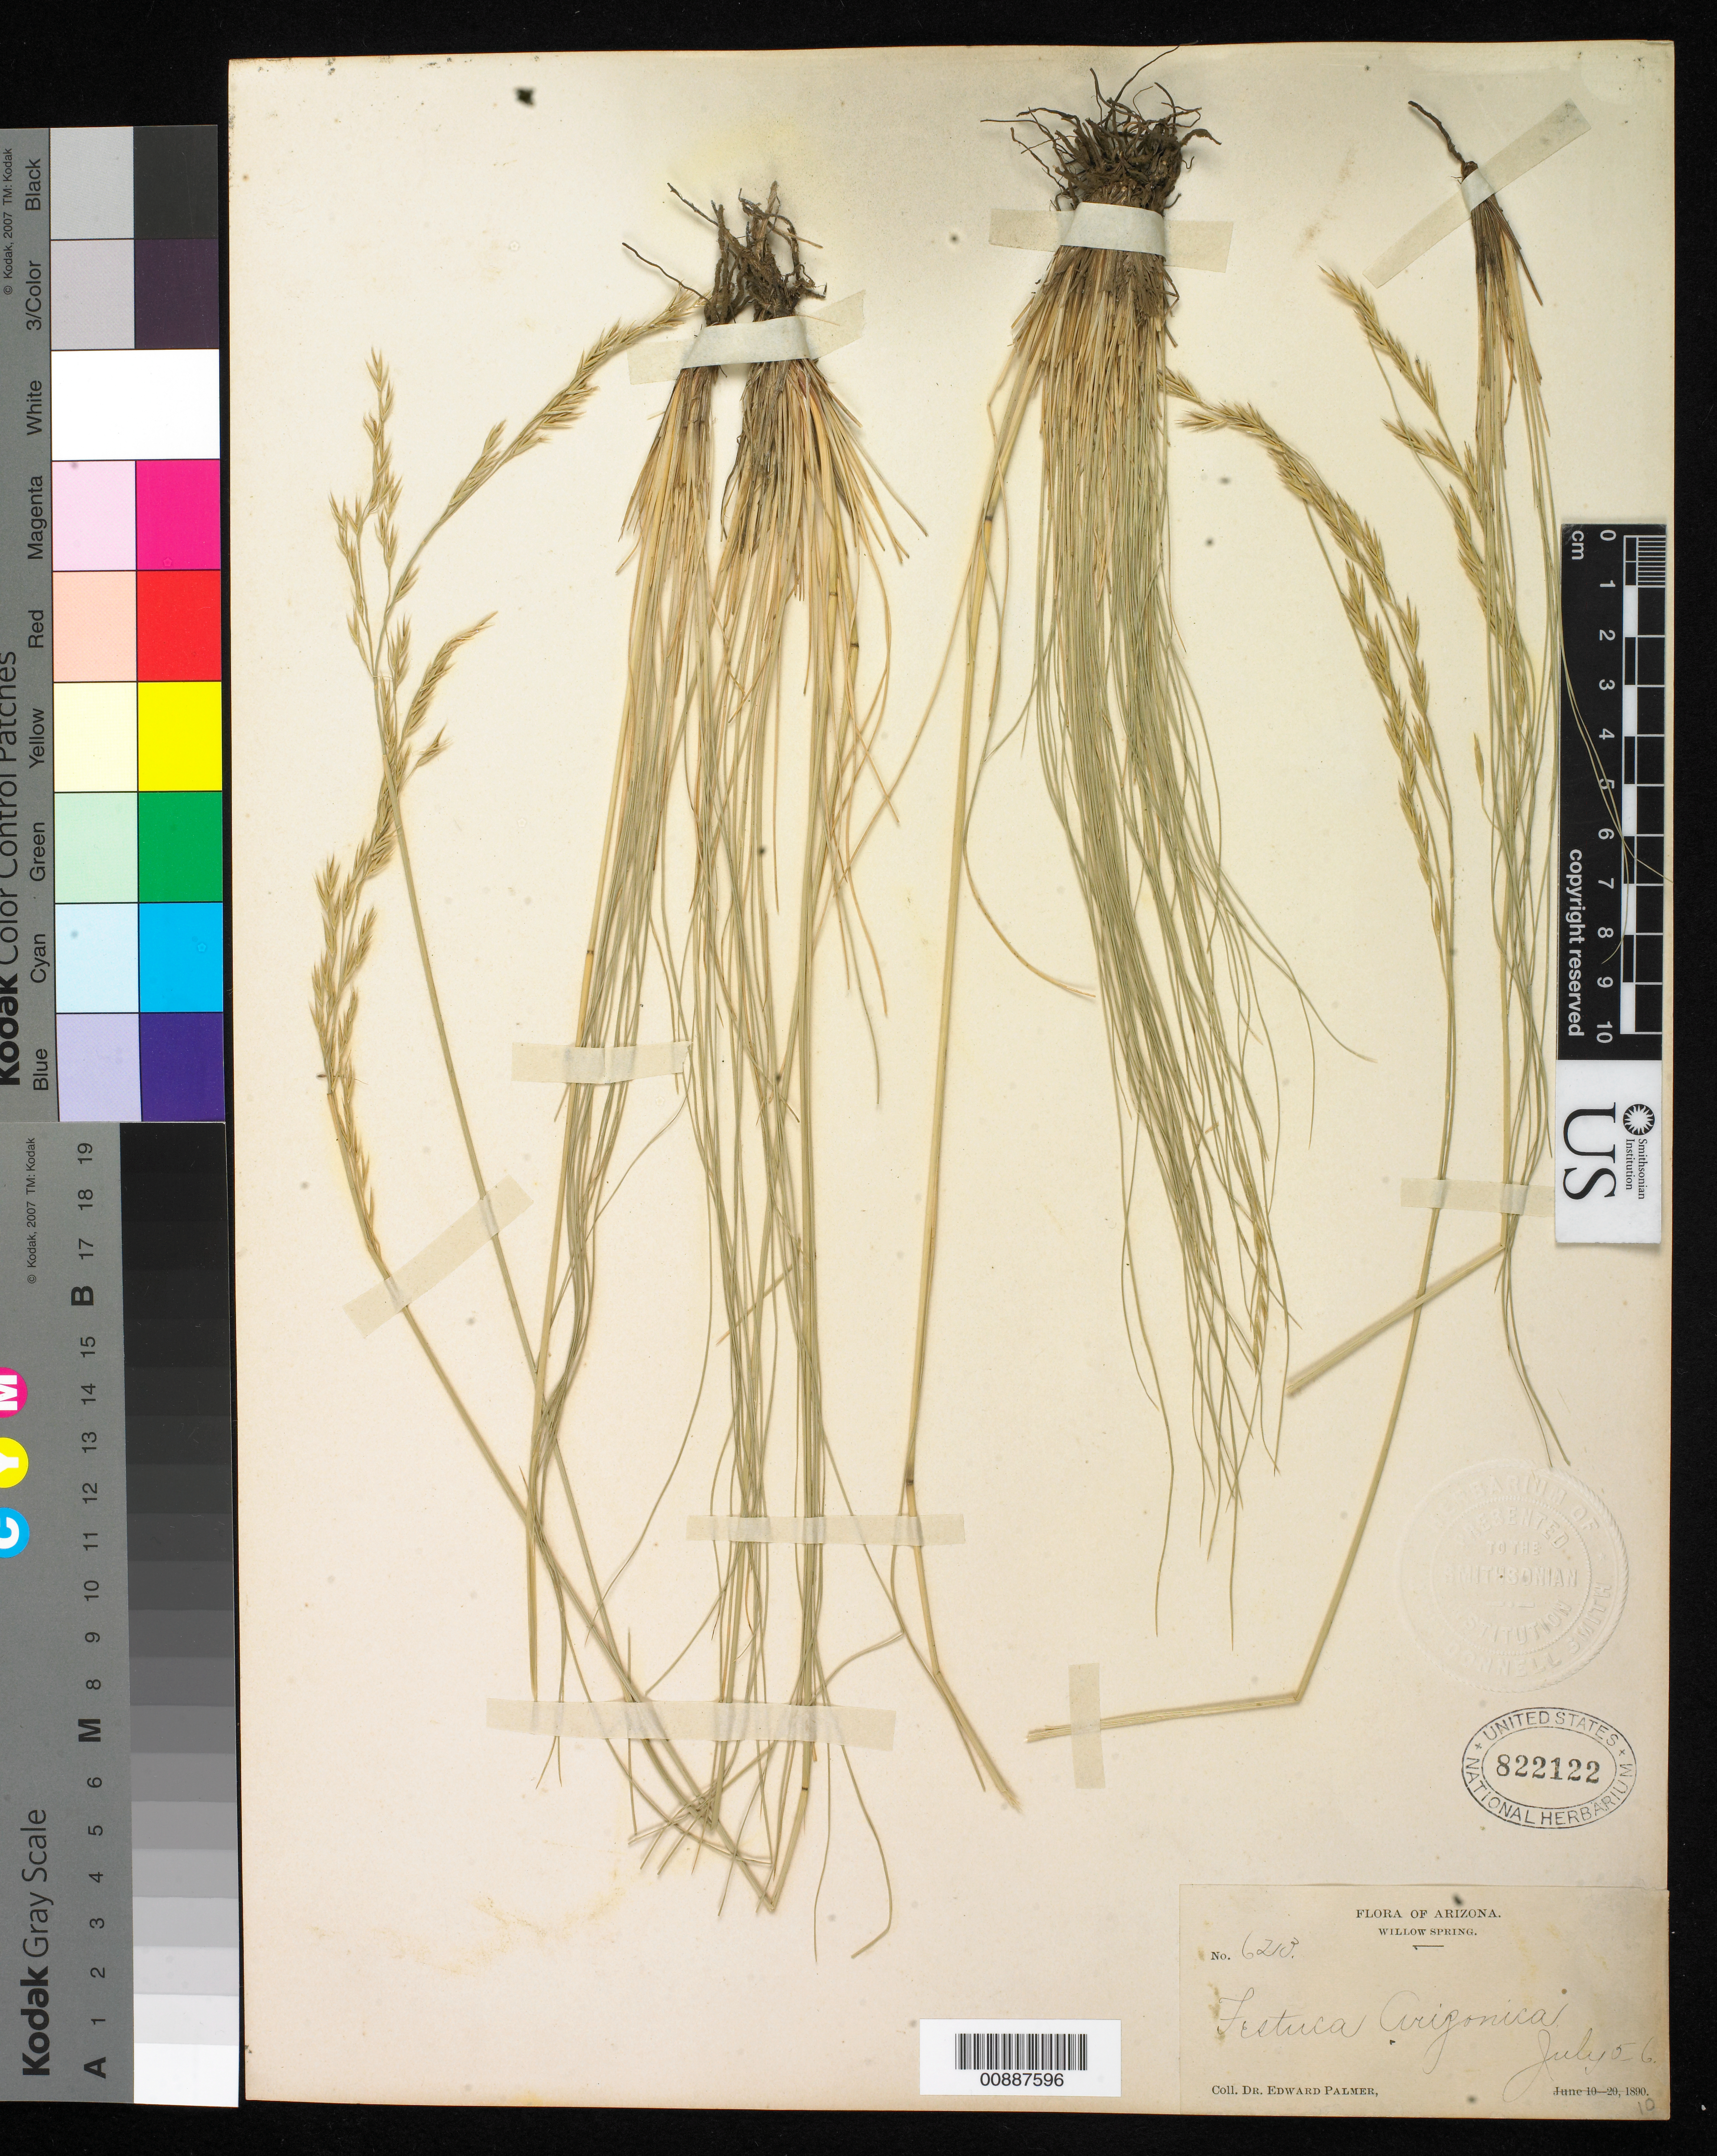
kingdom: Plantae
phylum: Tracheophyta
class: Liliopsida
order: Poales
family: Poaceae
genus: Festuca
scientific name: Festuca arizonica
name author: Vasey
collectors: E. Palmer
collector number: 623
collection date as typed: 05 Jul 1890 to 06 Jul 1890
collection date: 1890-07-05/1890-07-06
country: United States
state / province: Arizona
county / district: Coconino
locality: Willow Spring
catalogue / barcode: US 822122